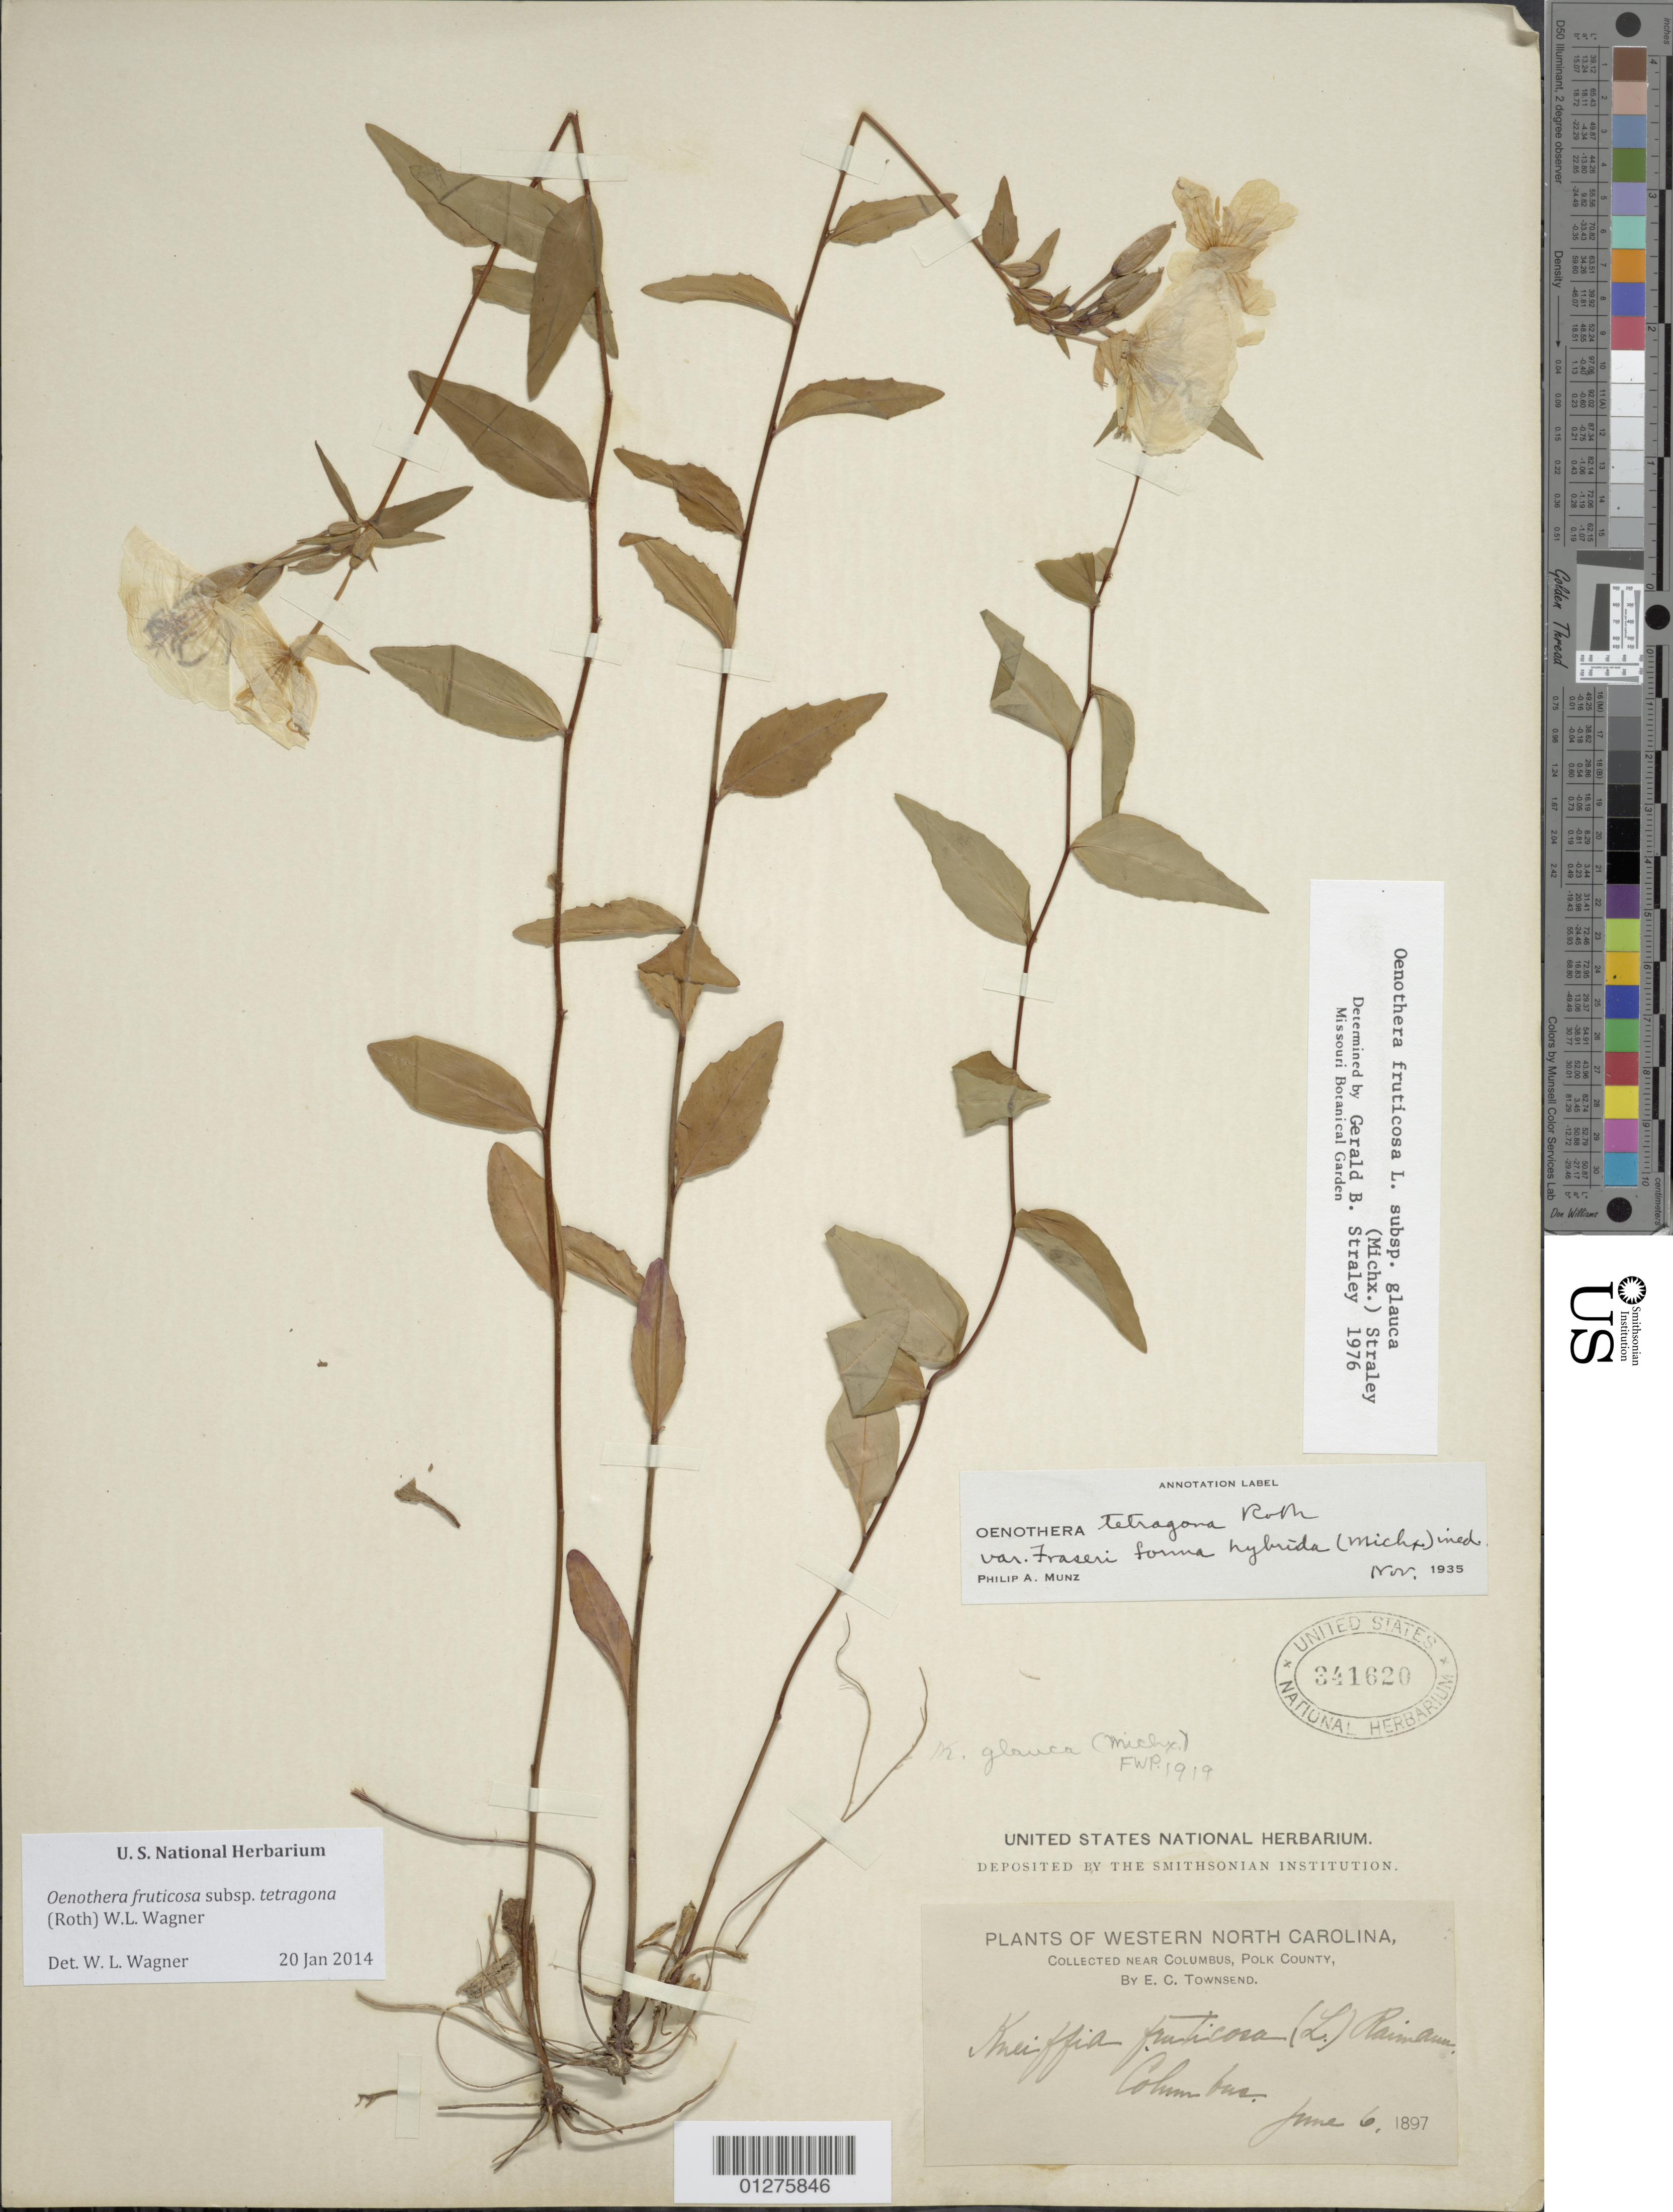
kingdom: Plantae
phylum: Tracheophyta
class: Magnoliopsida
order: Myrtales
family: Onagraceae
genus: Oenothera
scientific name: Oenothera fruticosa subsp. tetragona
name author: (Roth) W.L. Wagner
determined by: Wagner, W. L., (BOT), Smithsonian Institution - National Museum of Natural History (UNITED STATES)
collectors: E. C. Townsend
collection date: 1897-06-06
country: United States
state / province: North Carolina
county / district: Polk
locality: Near Columbus.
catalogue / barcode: US 341620